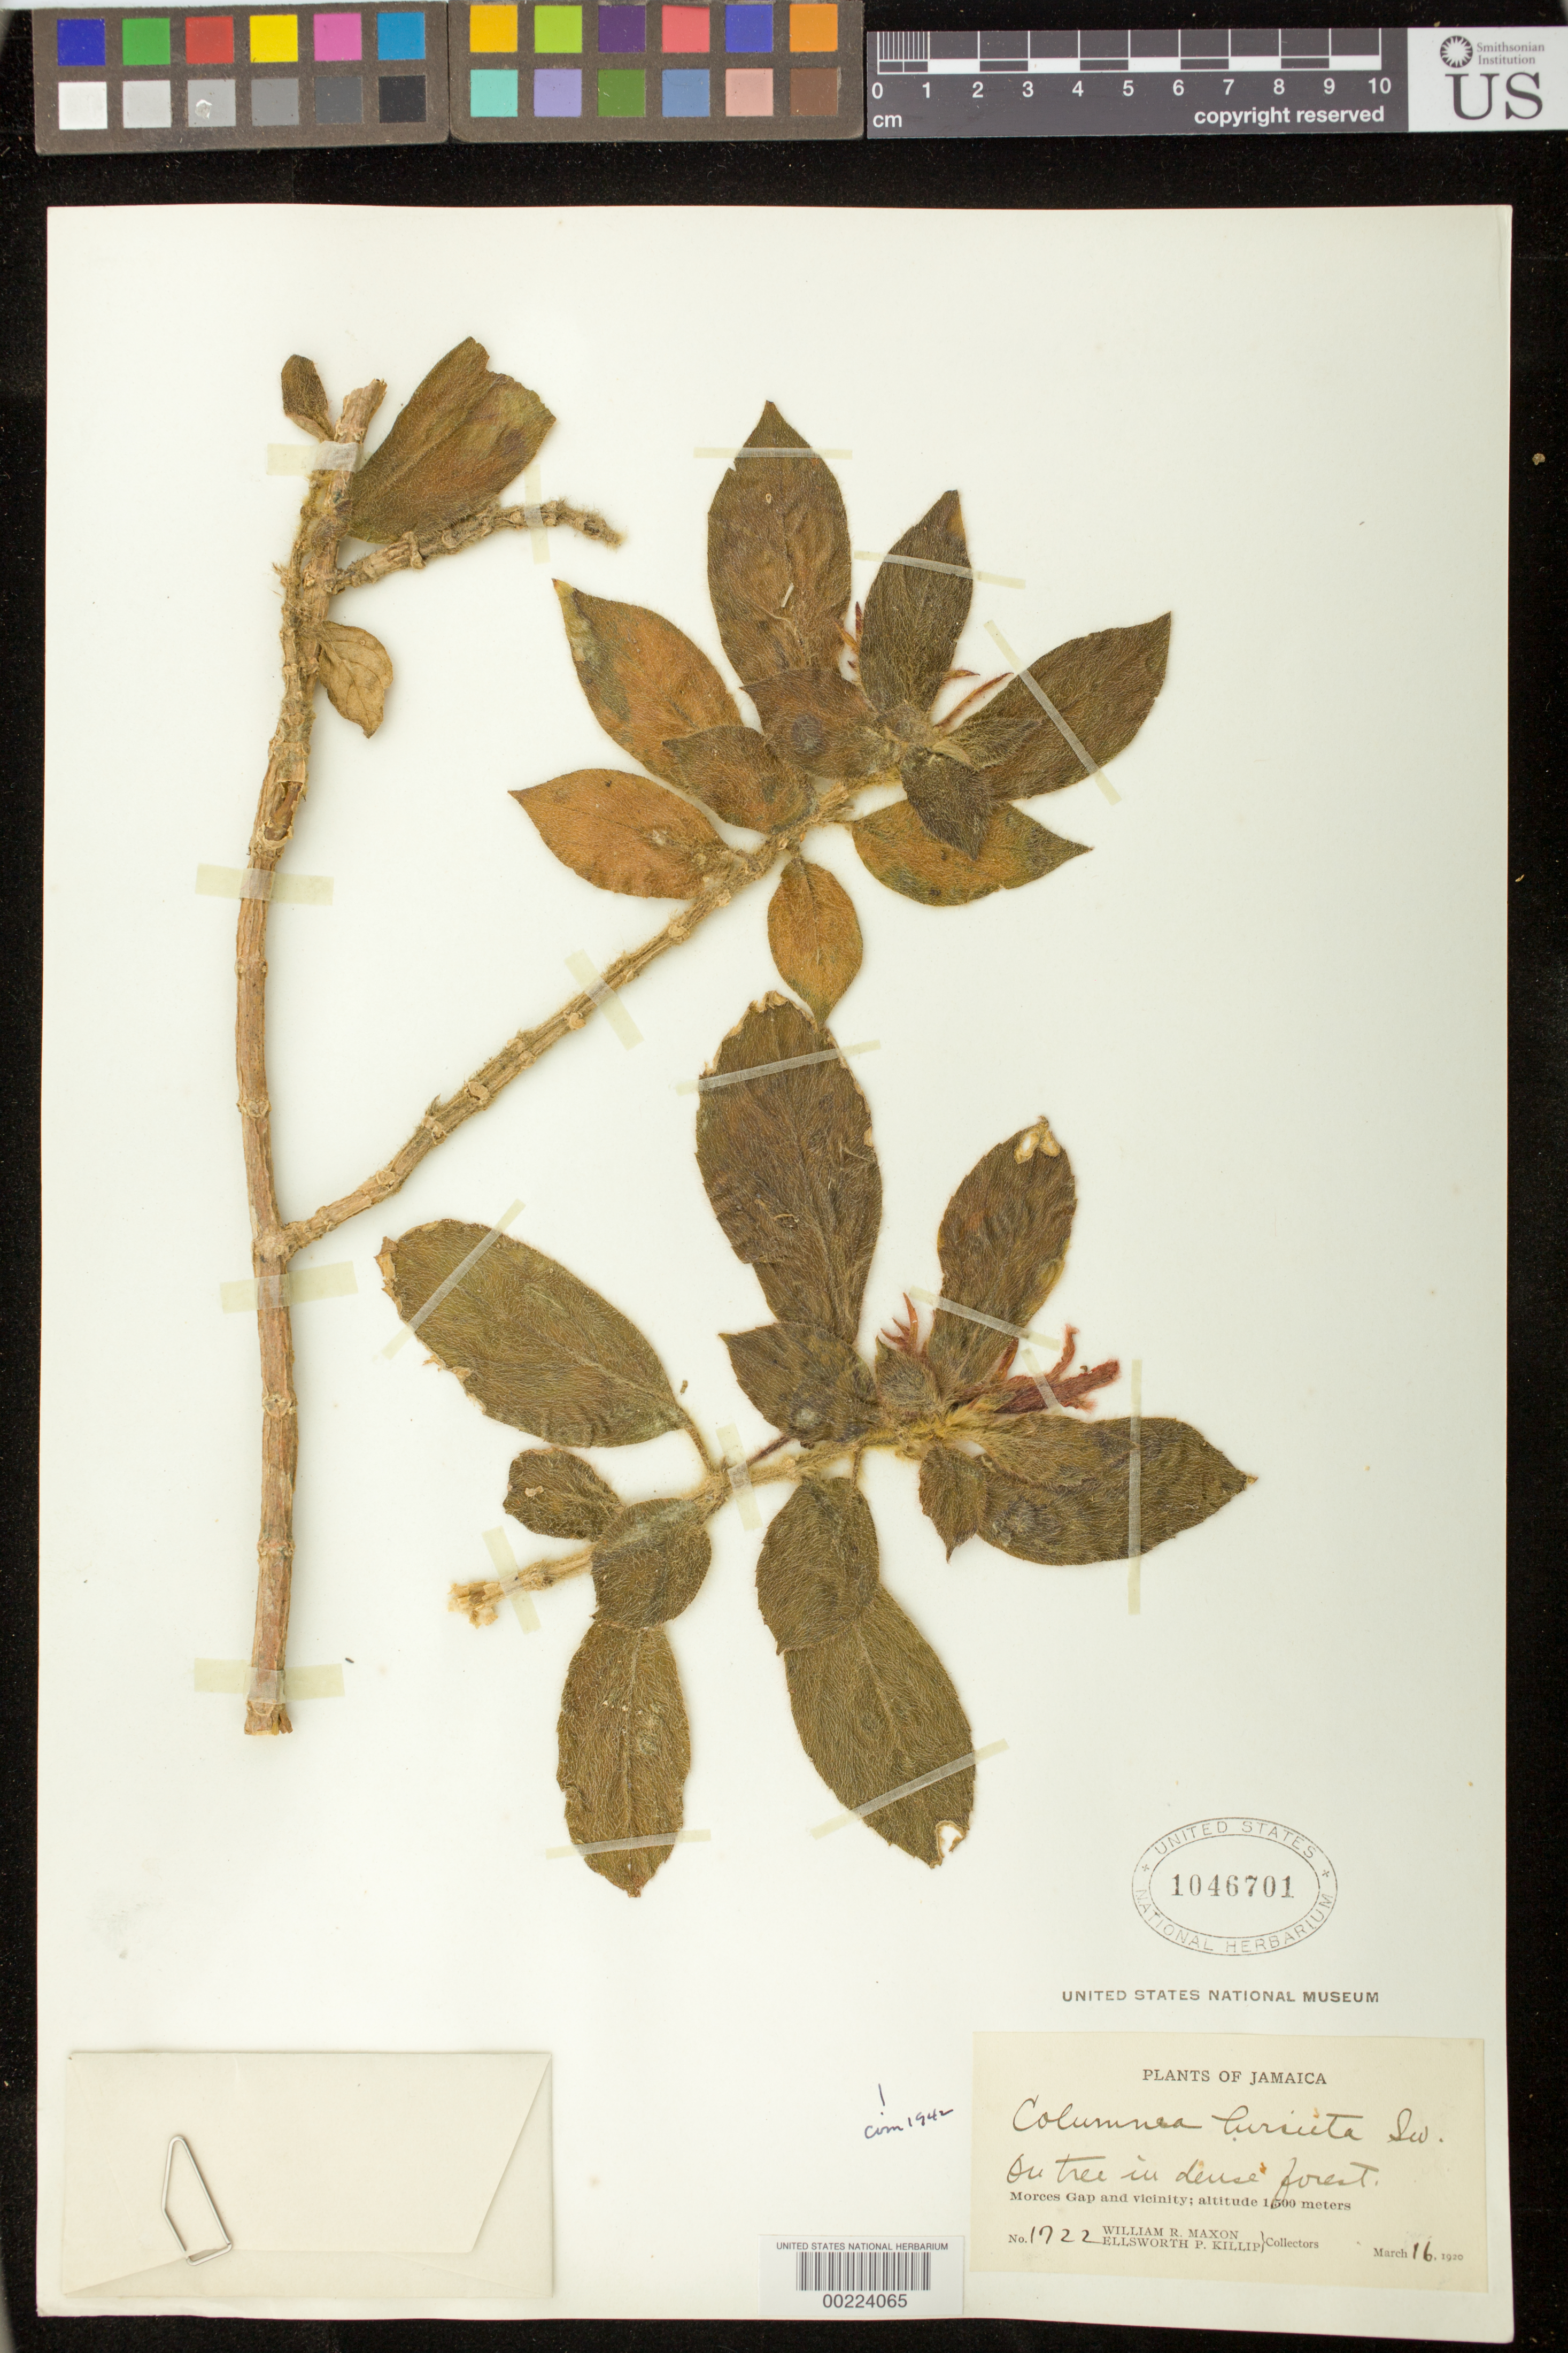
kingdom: Plantae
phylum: Tracheophyta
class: Magnoliopsida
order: Lamiales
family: Gesneriaceae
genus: Columnea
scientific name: Columnea hirsuta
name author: Sw.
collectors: W. R. Maxon & E. P. Killip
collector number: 1722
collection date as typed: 16 Mar 1920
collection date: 1920-03-16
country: Jamaica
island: Jamaica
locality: Morces Gap and vicinity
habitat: In dense forest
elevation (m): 1500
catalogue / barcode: US 1046701